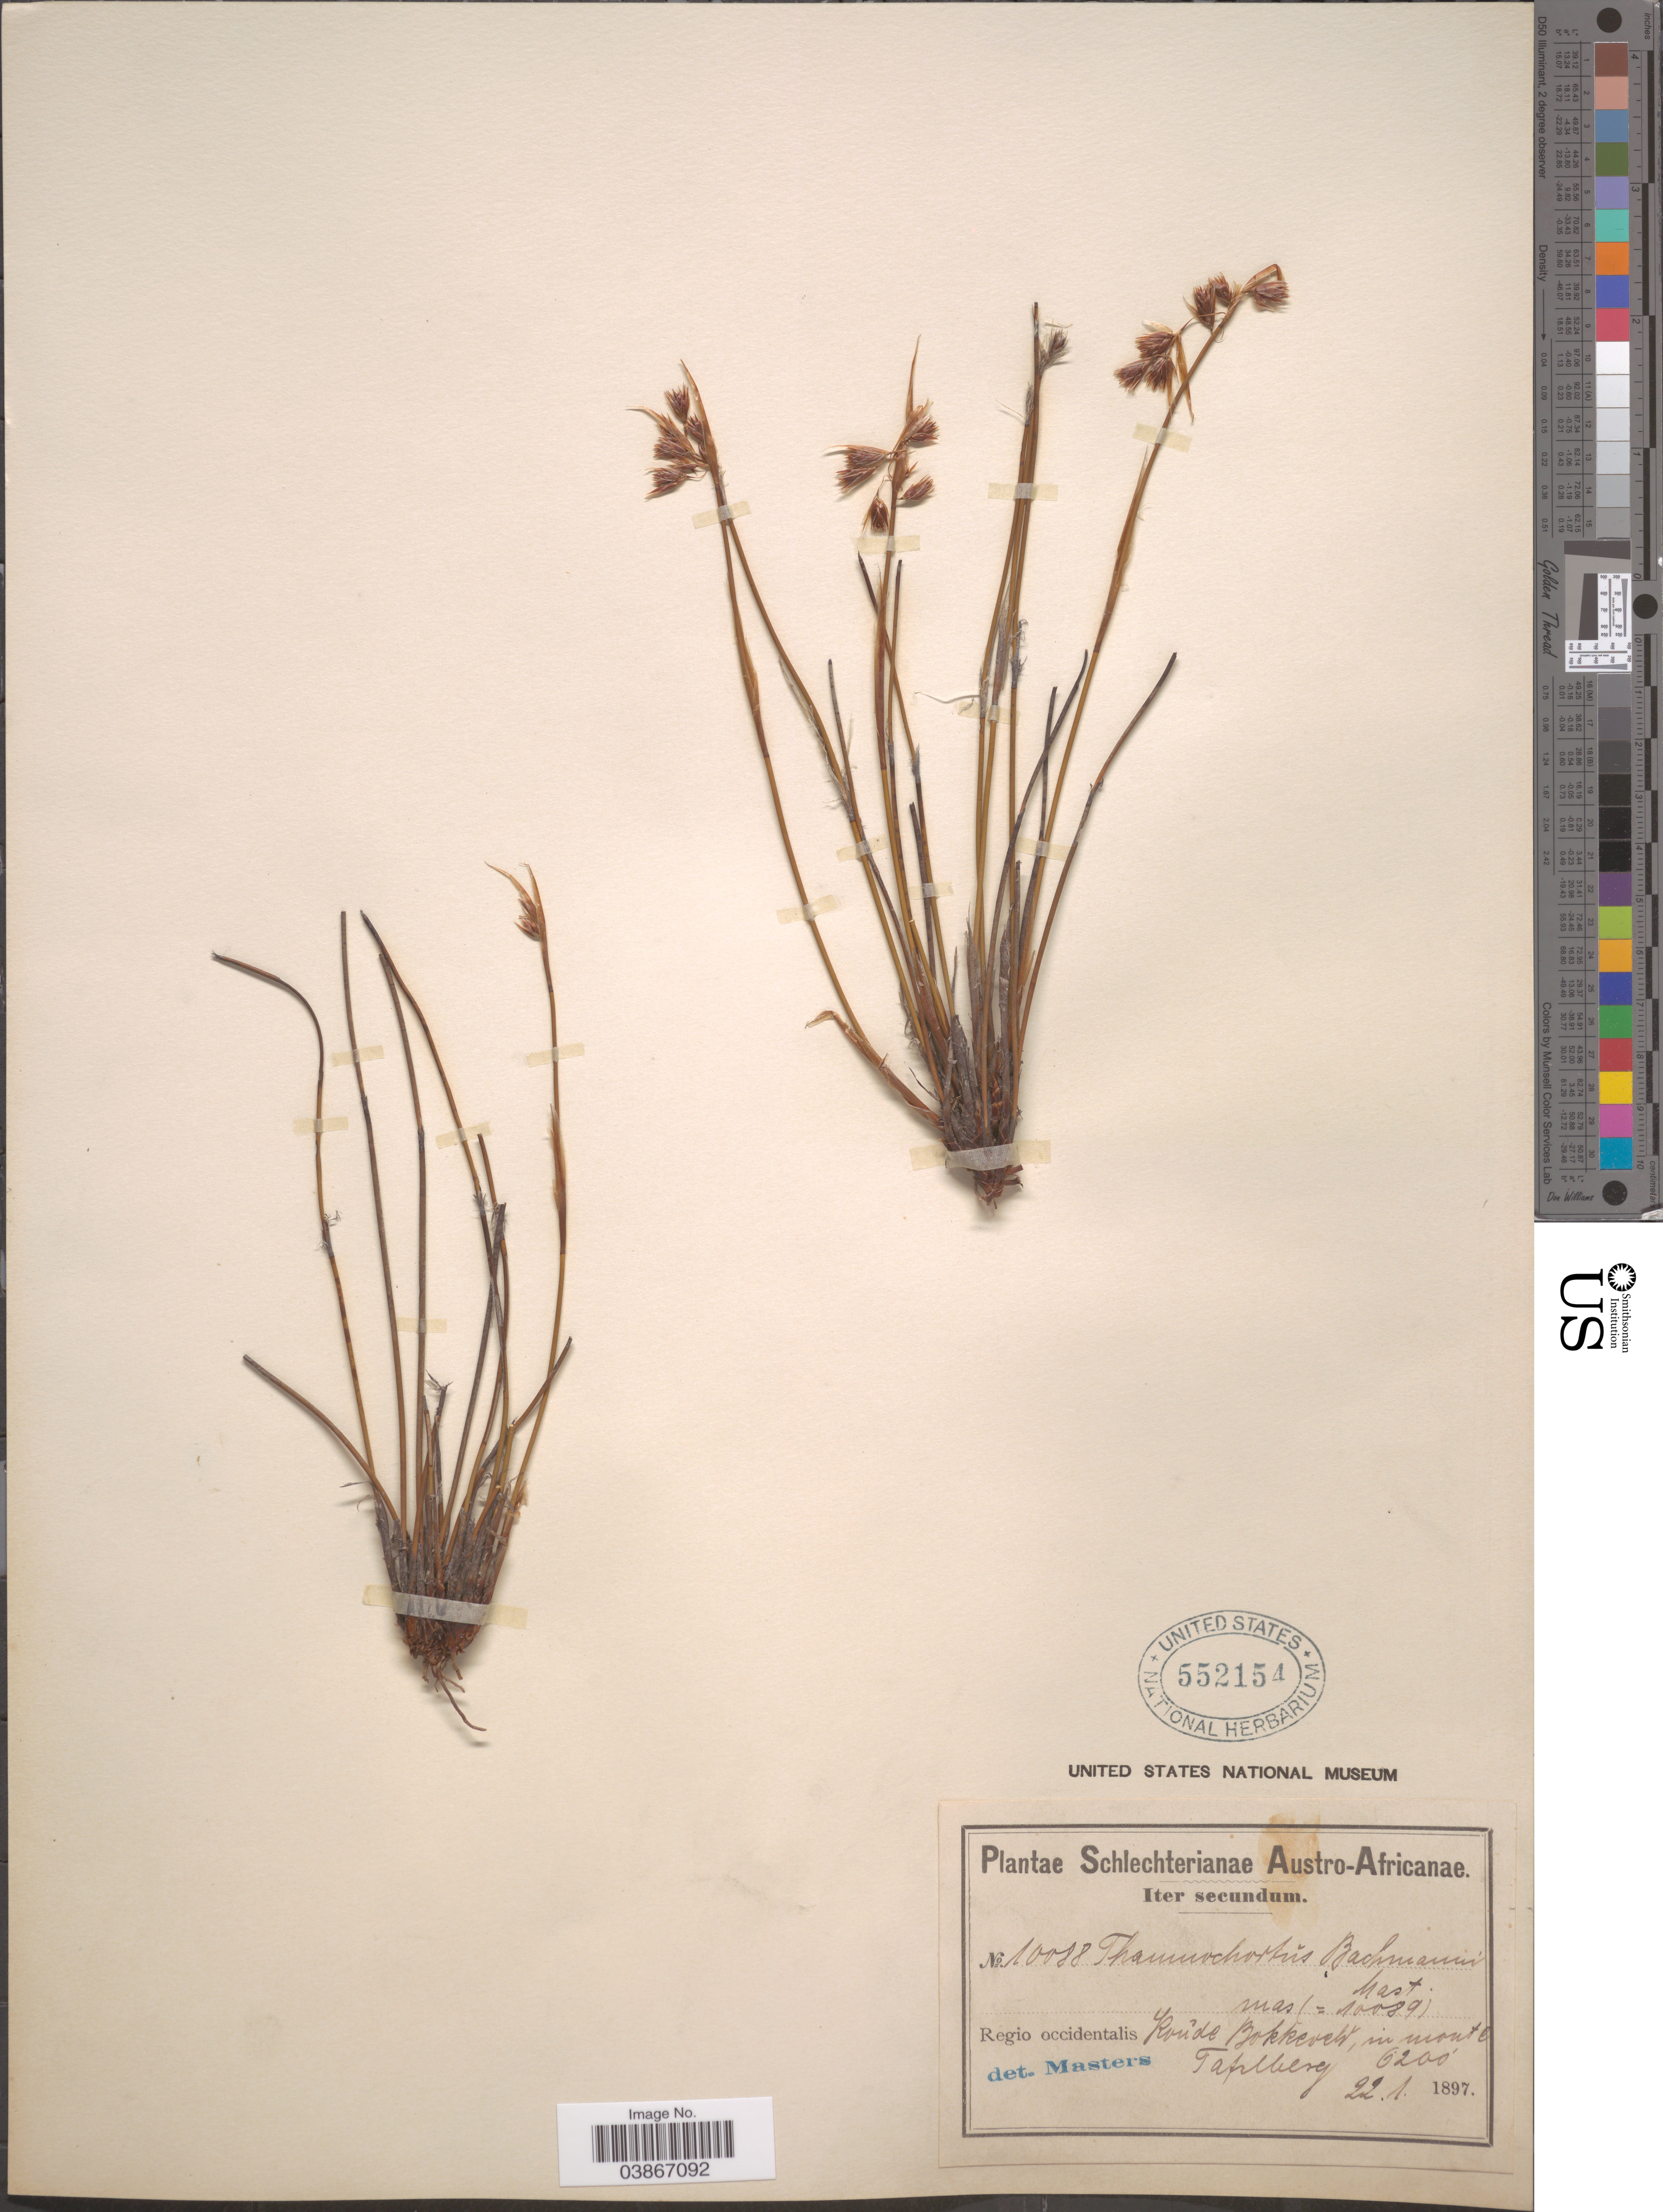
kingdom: Plantae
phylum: Tracheophyta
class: Liliopsida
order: Poales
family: Restionaceae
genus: Thamnochortus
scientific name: Thamnochortus bachmannii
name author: Mast.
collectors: Schlechter, --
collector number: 10088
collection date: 1897-01-22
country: South Africa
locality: Austro-Africanae. Regio occidentalis Koůde Bokkeveld, in monte Tafelberg.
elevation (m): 1890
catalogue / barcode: US 552154